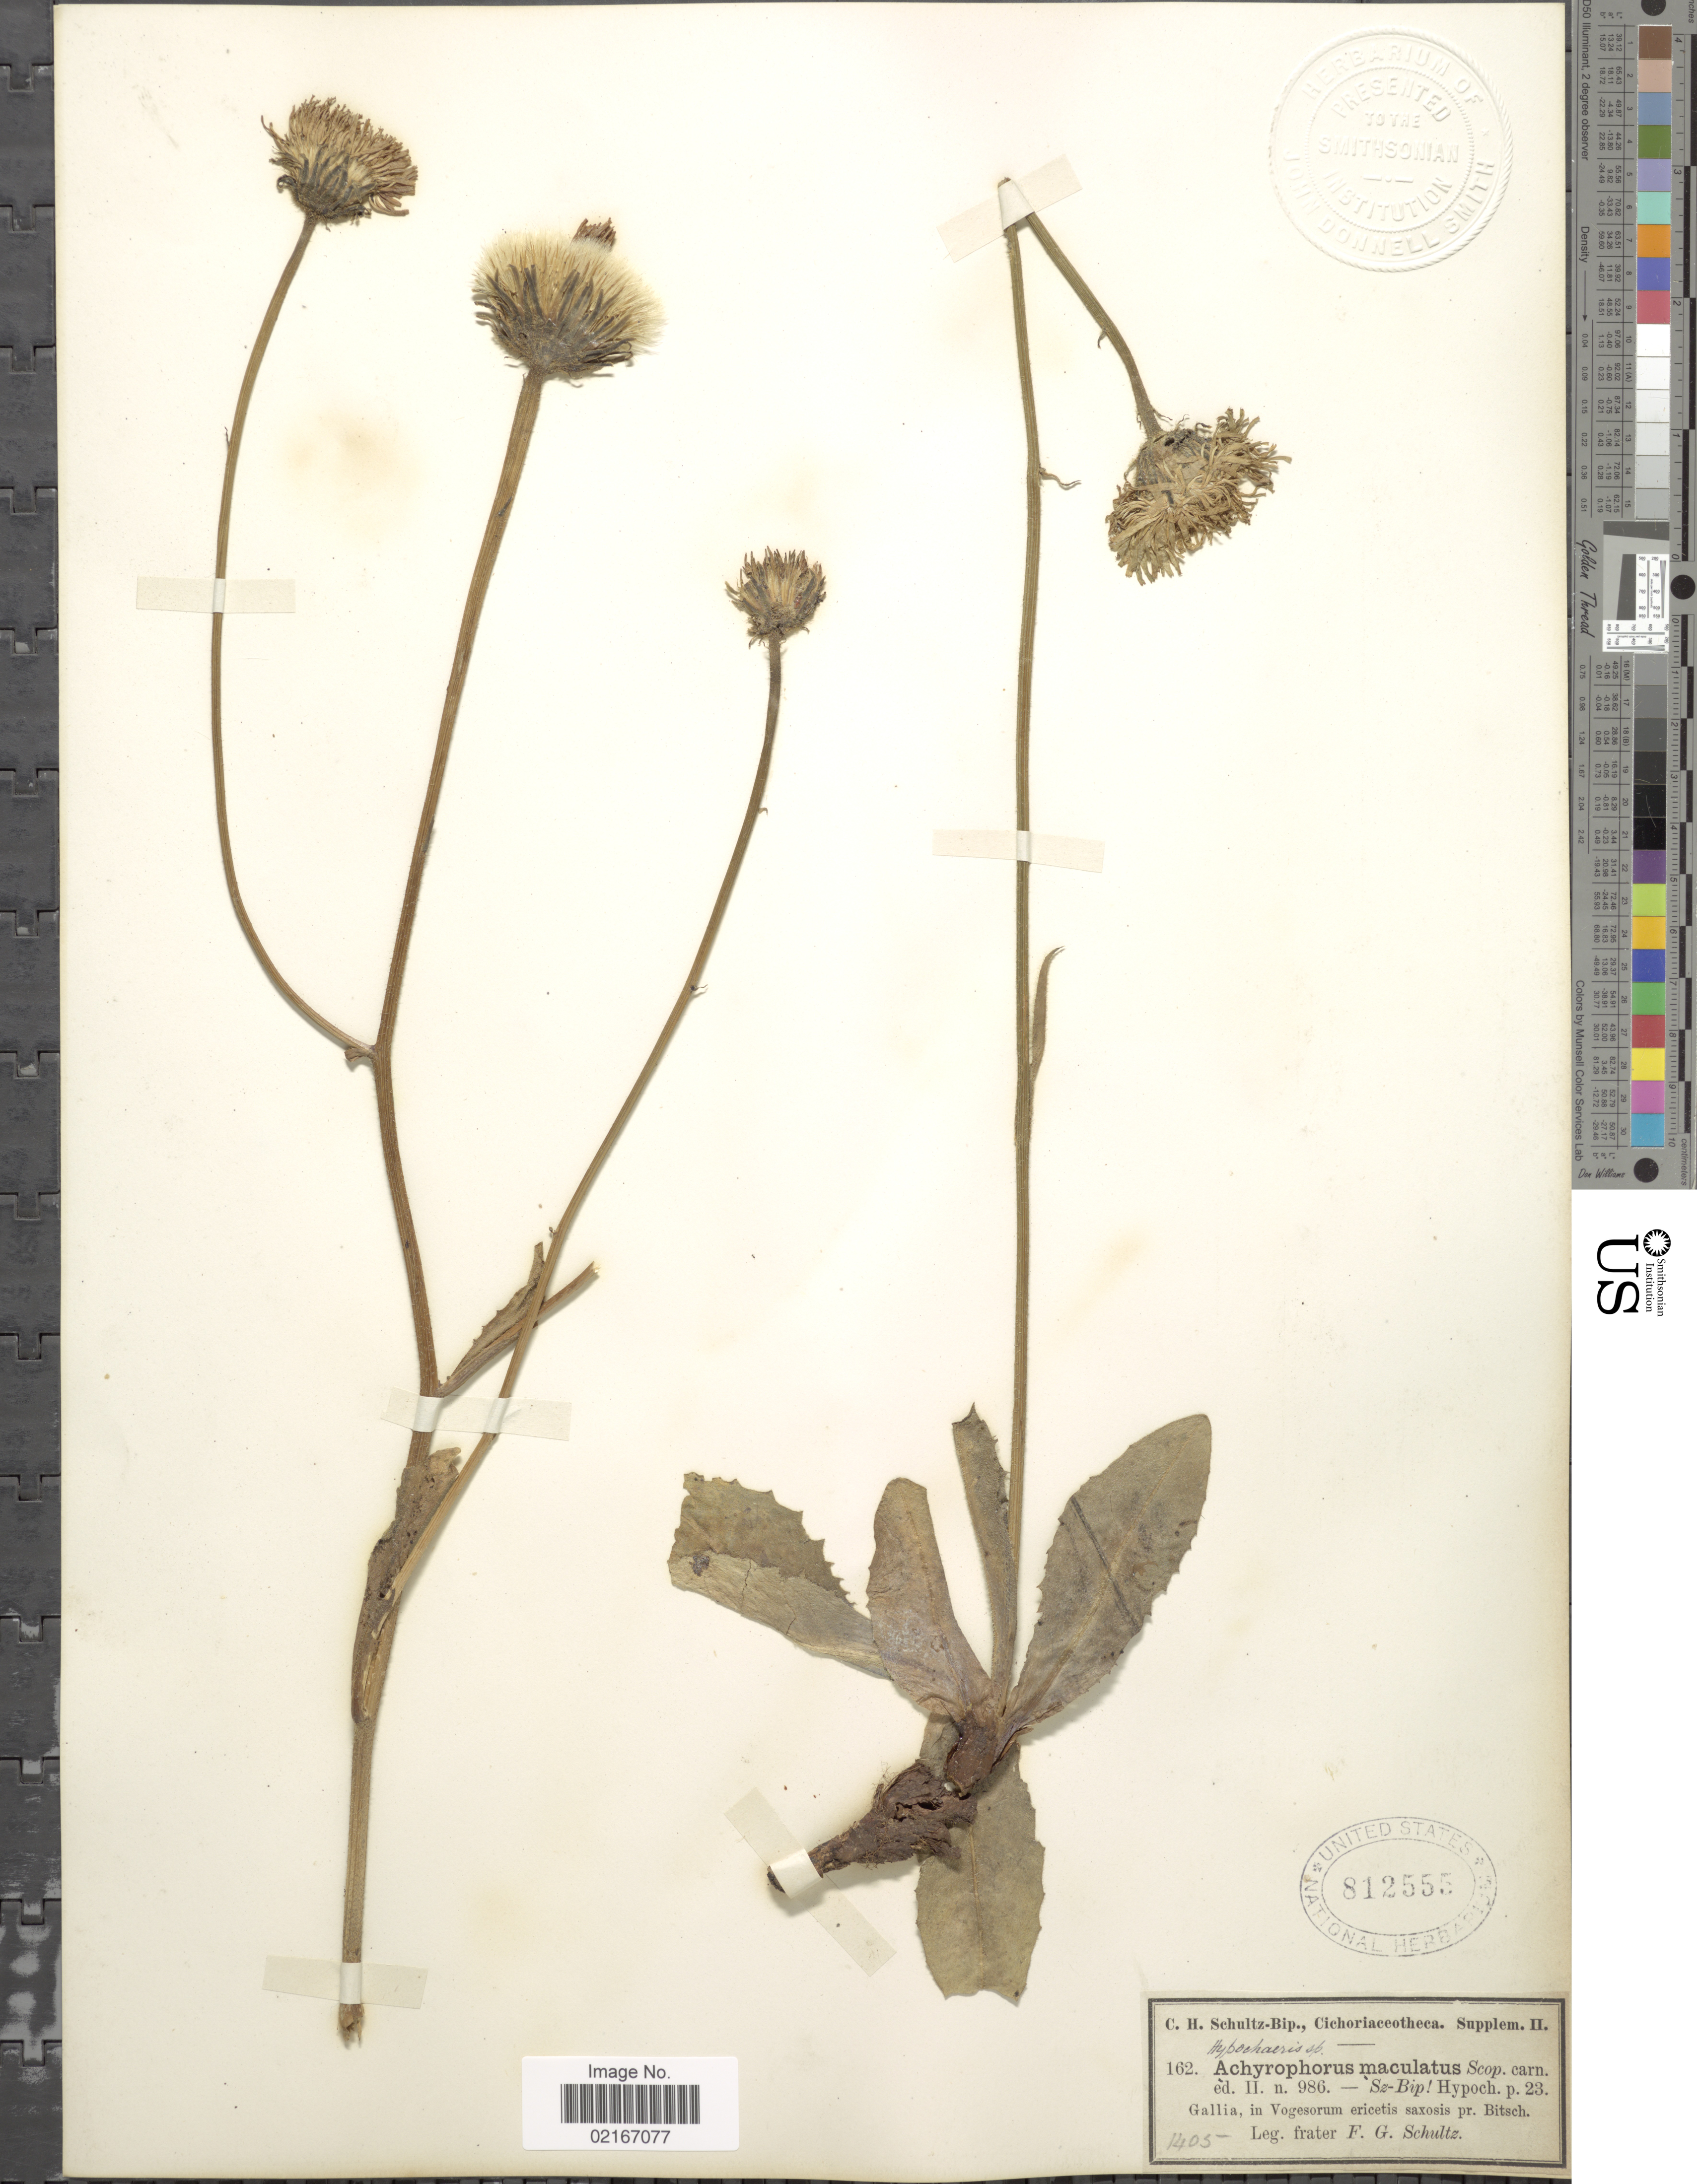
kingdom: Plantae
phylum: Tracheophyta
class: Magnoliopsida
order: Asterales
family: Asteraceae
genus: Hypochaeris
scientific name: Hypochaeris maculata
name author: L.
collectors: F. Schultz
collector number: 1405?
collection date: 1986-02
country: France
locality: Gallia, in Vogesorum erictis saxosis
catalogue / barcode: US 812555